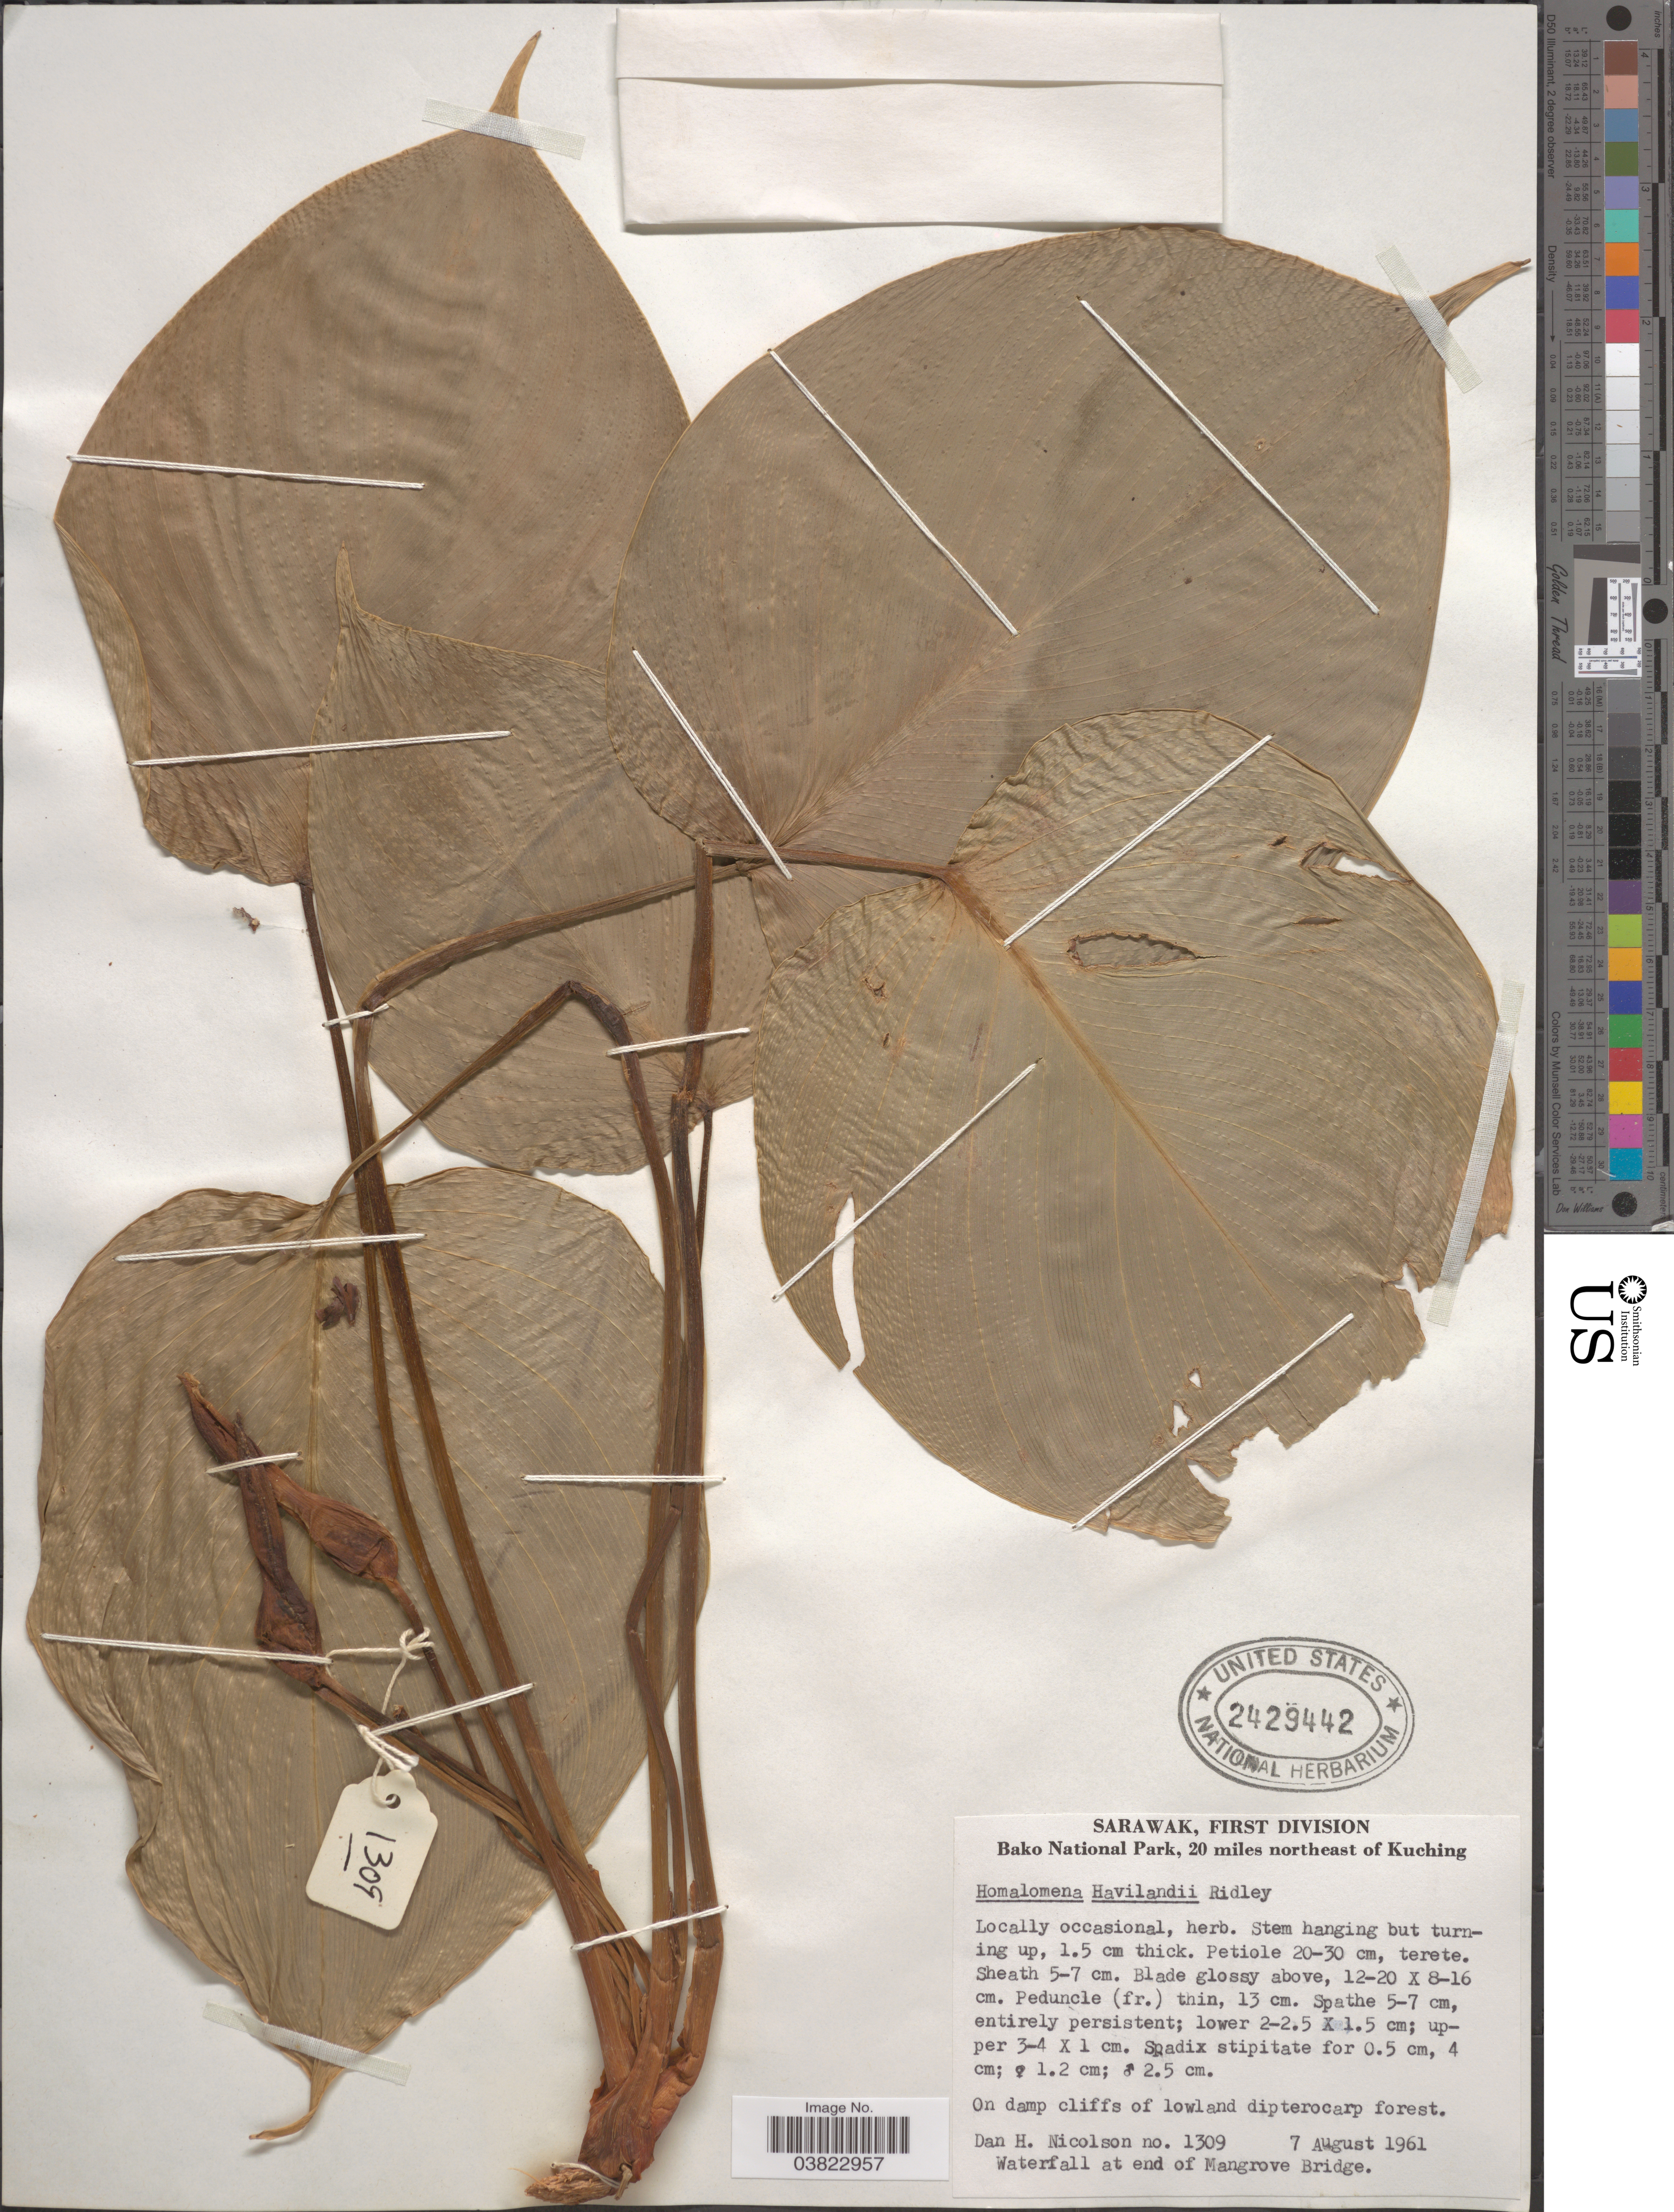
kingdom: Plantae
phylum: Tracheophyta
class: Liliopsida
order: Alismatales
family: Araceae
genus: Homalomena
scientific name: Homalomena havilandii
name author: Ridl.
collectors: D. H. Nicolson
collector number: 1309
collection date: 1961-08-07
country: Malaysia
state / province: Sarawak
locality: First Division. Bako National Park, 20 miles northeast of Kuching.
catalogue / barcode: US 2429442